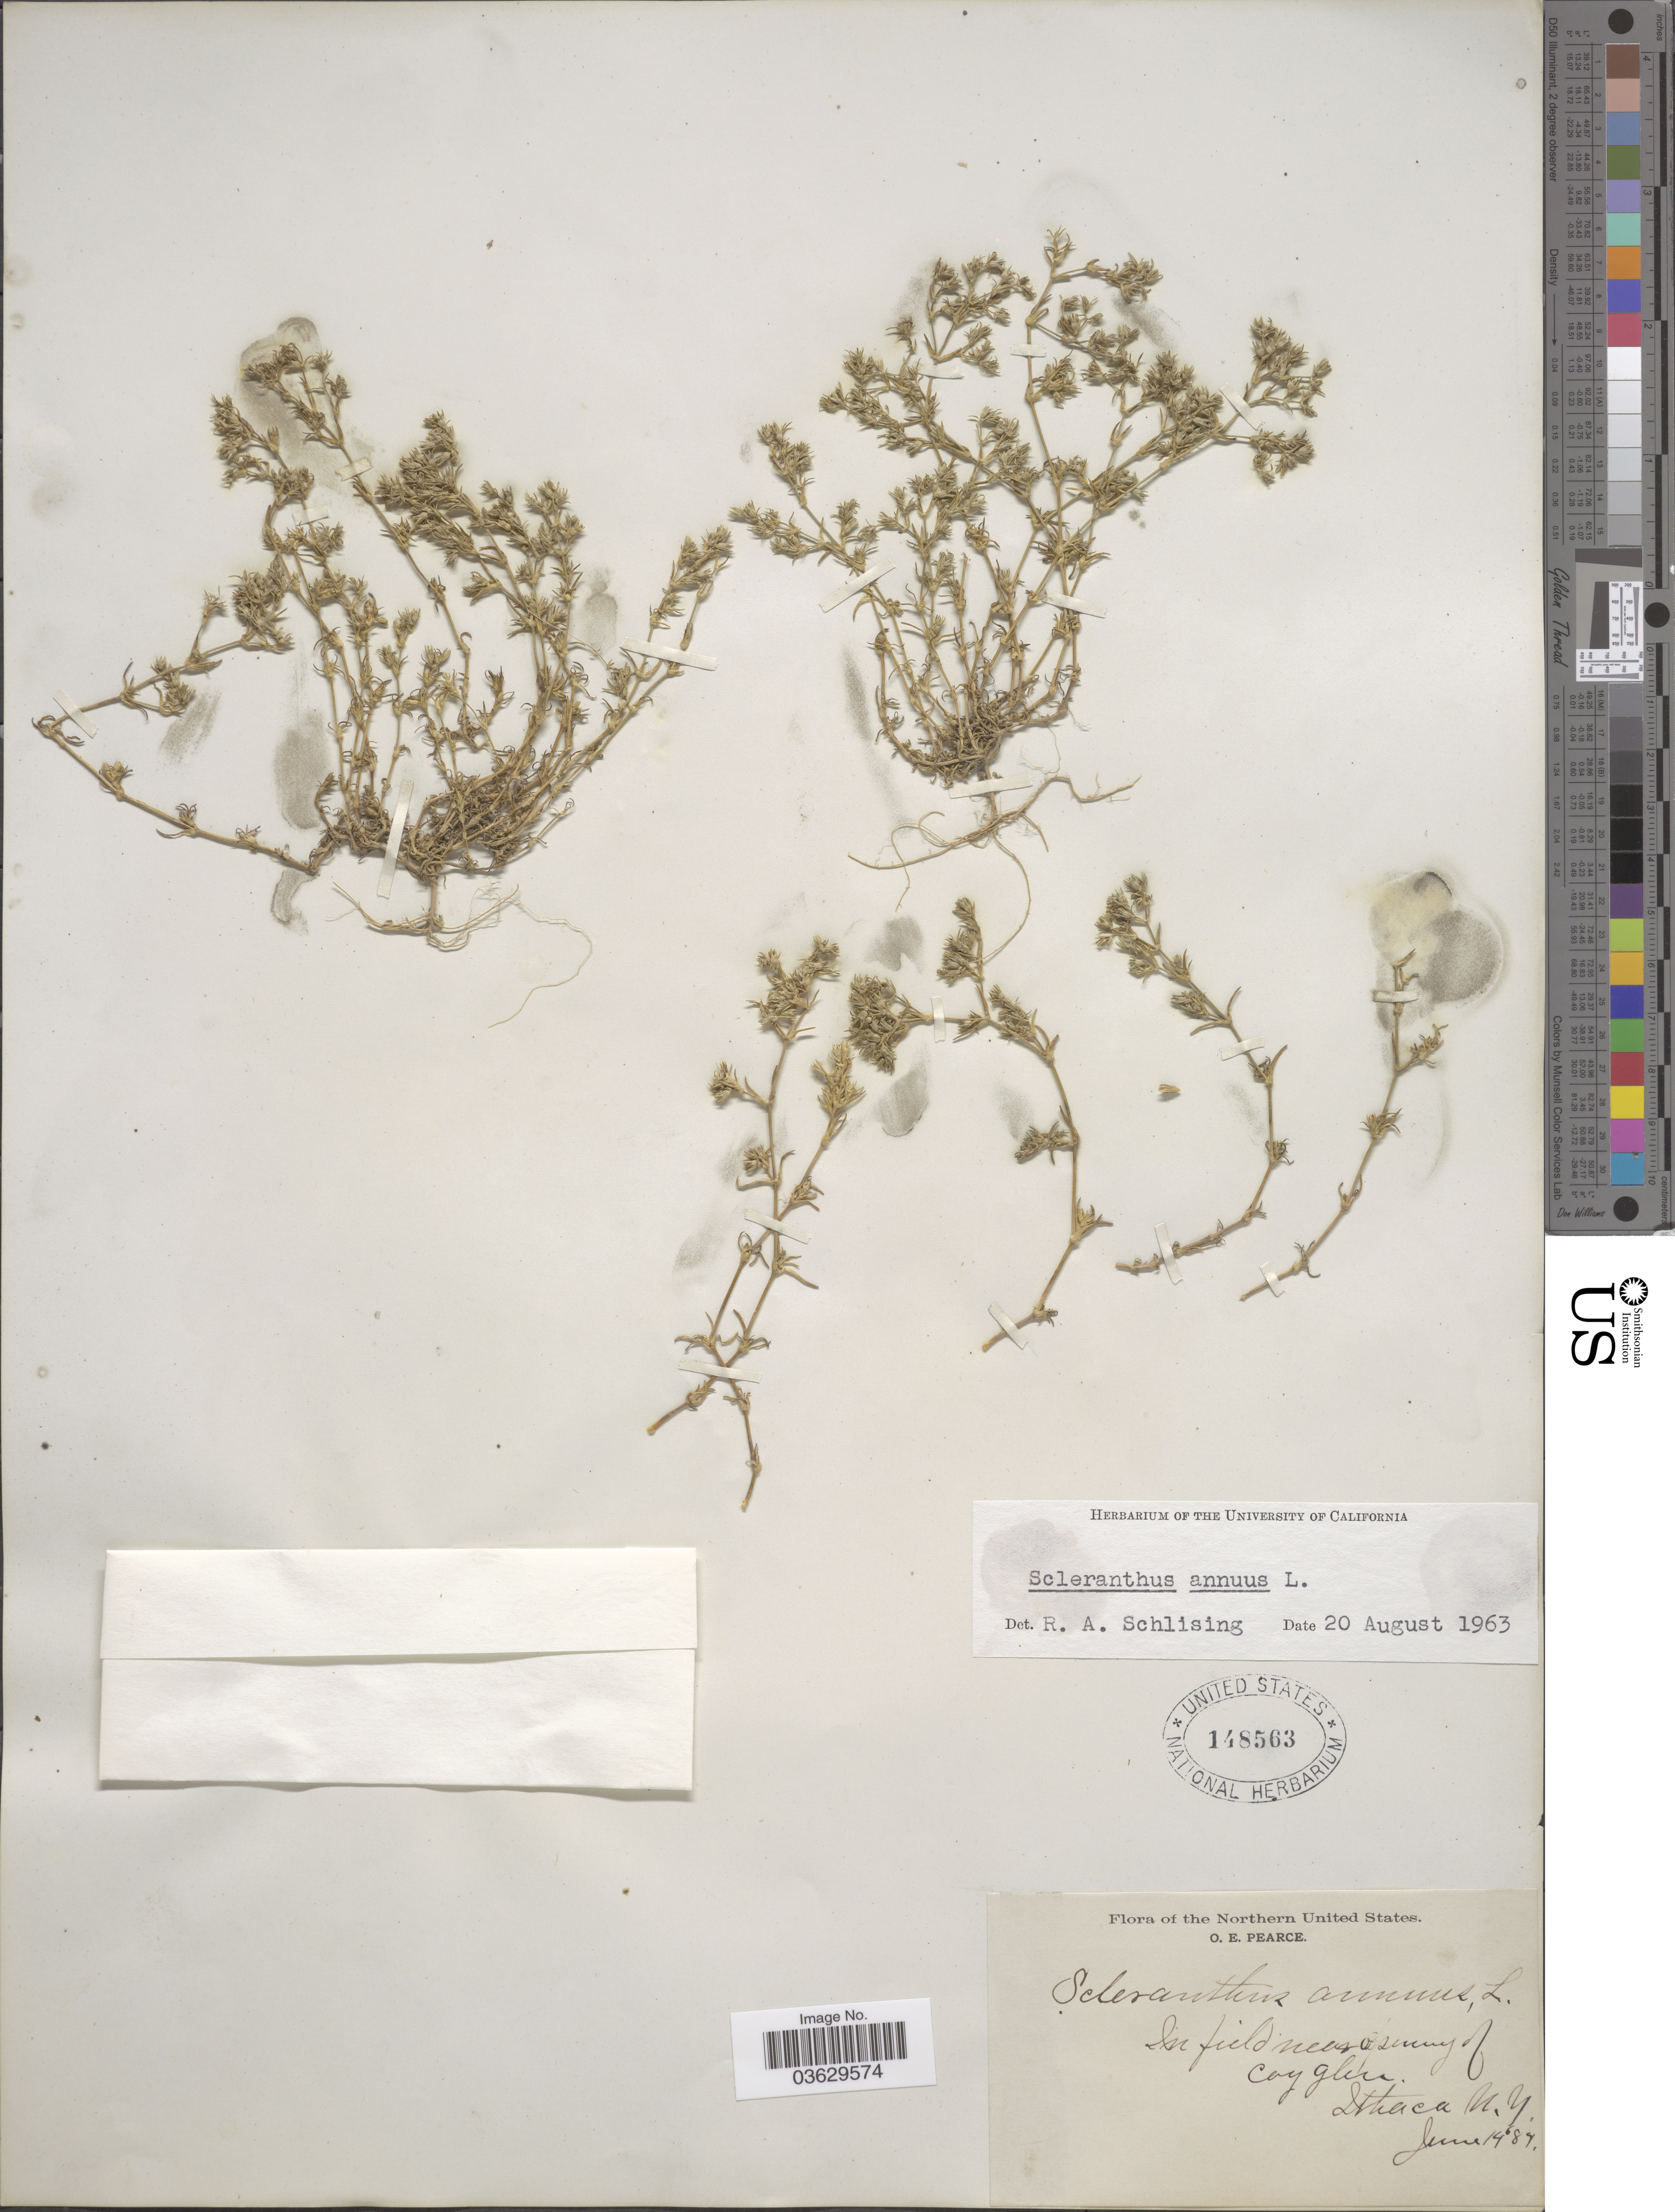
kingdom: Plantae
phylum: Tracheophyta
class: Magnoliopsida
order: Caryophyllales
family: Caryophyllaceae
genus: Scleranthus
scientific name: Scleranthus annuus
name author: L.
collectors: O. E. Pearce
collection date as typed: Transcribed d/m/y: 14/6/87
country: United States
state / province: New York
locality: The Northern United States. Coy glen. Ithaca.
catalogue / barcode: US 148563